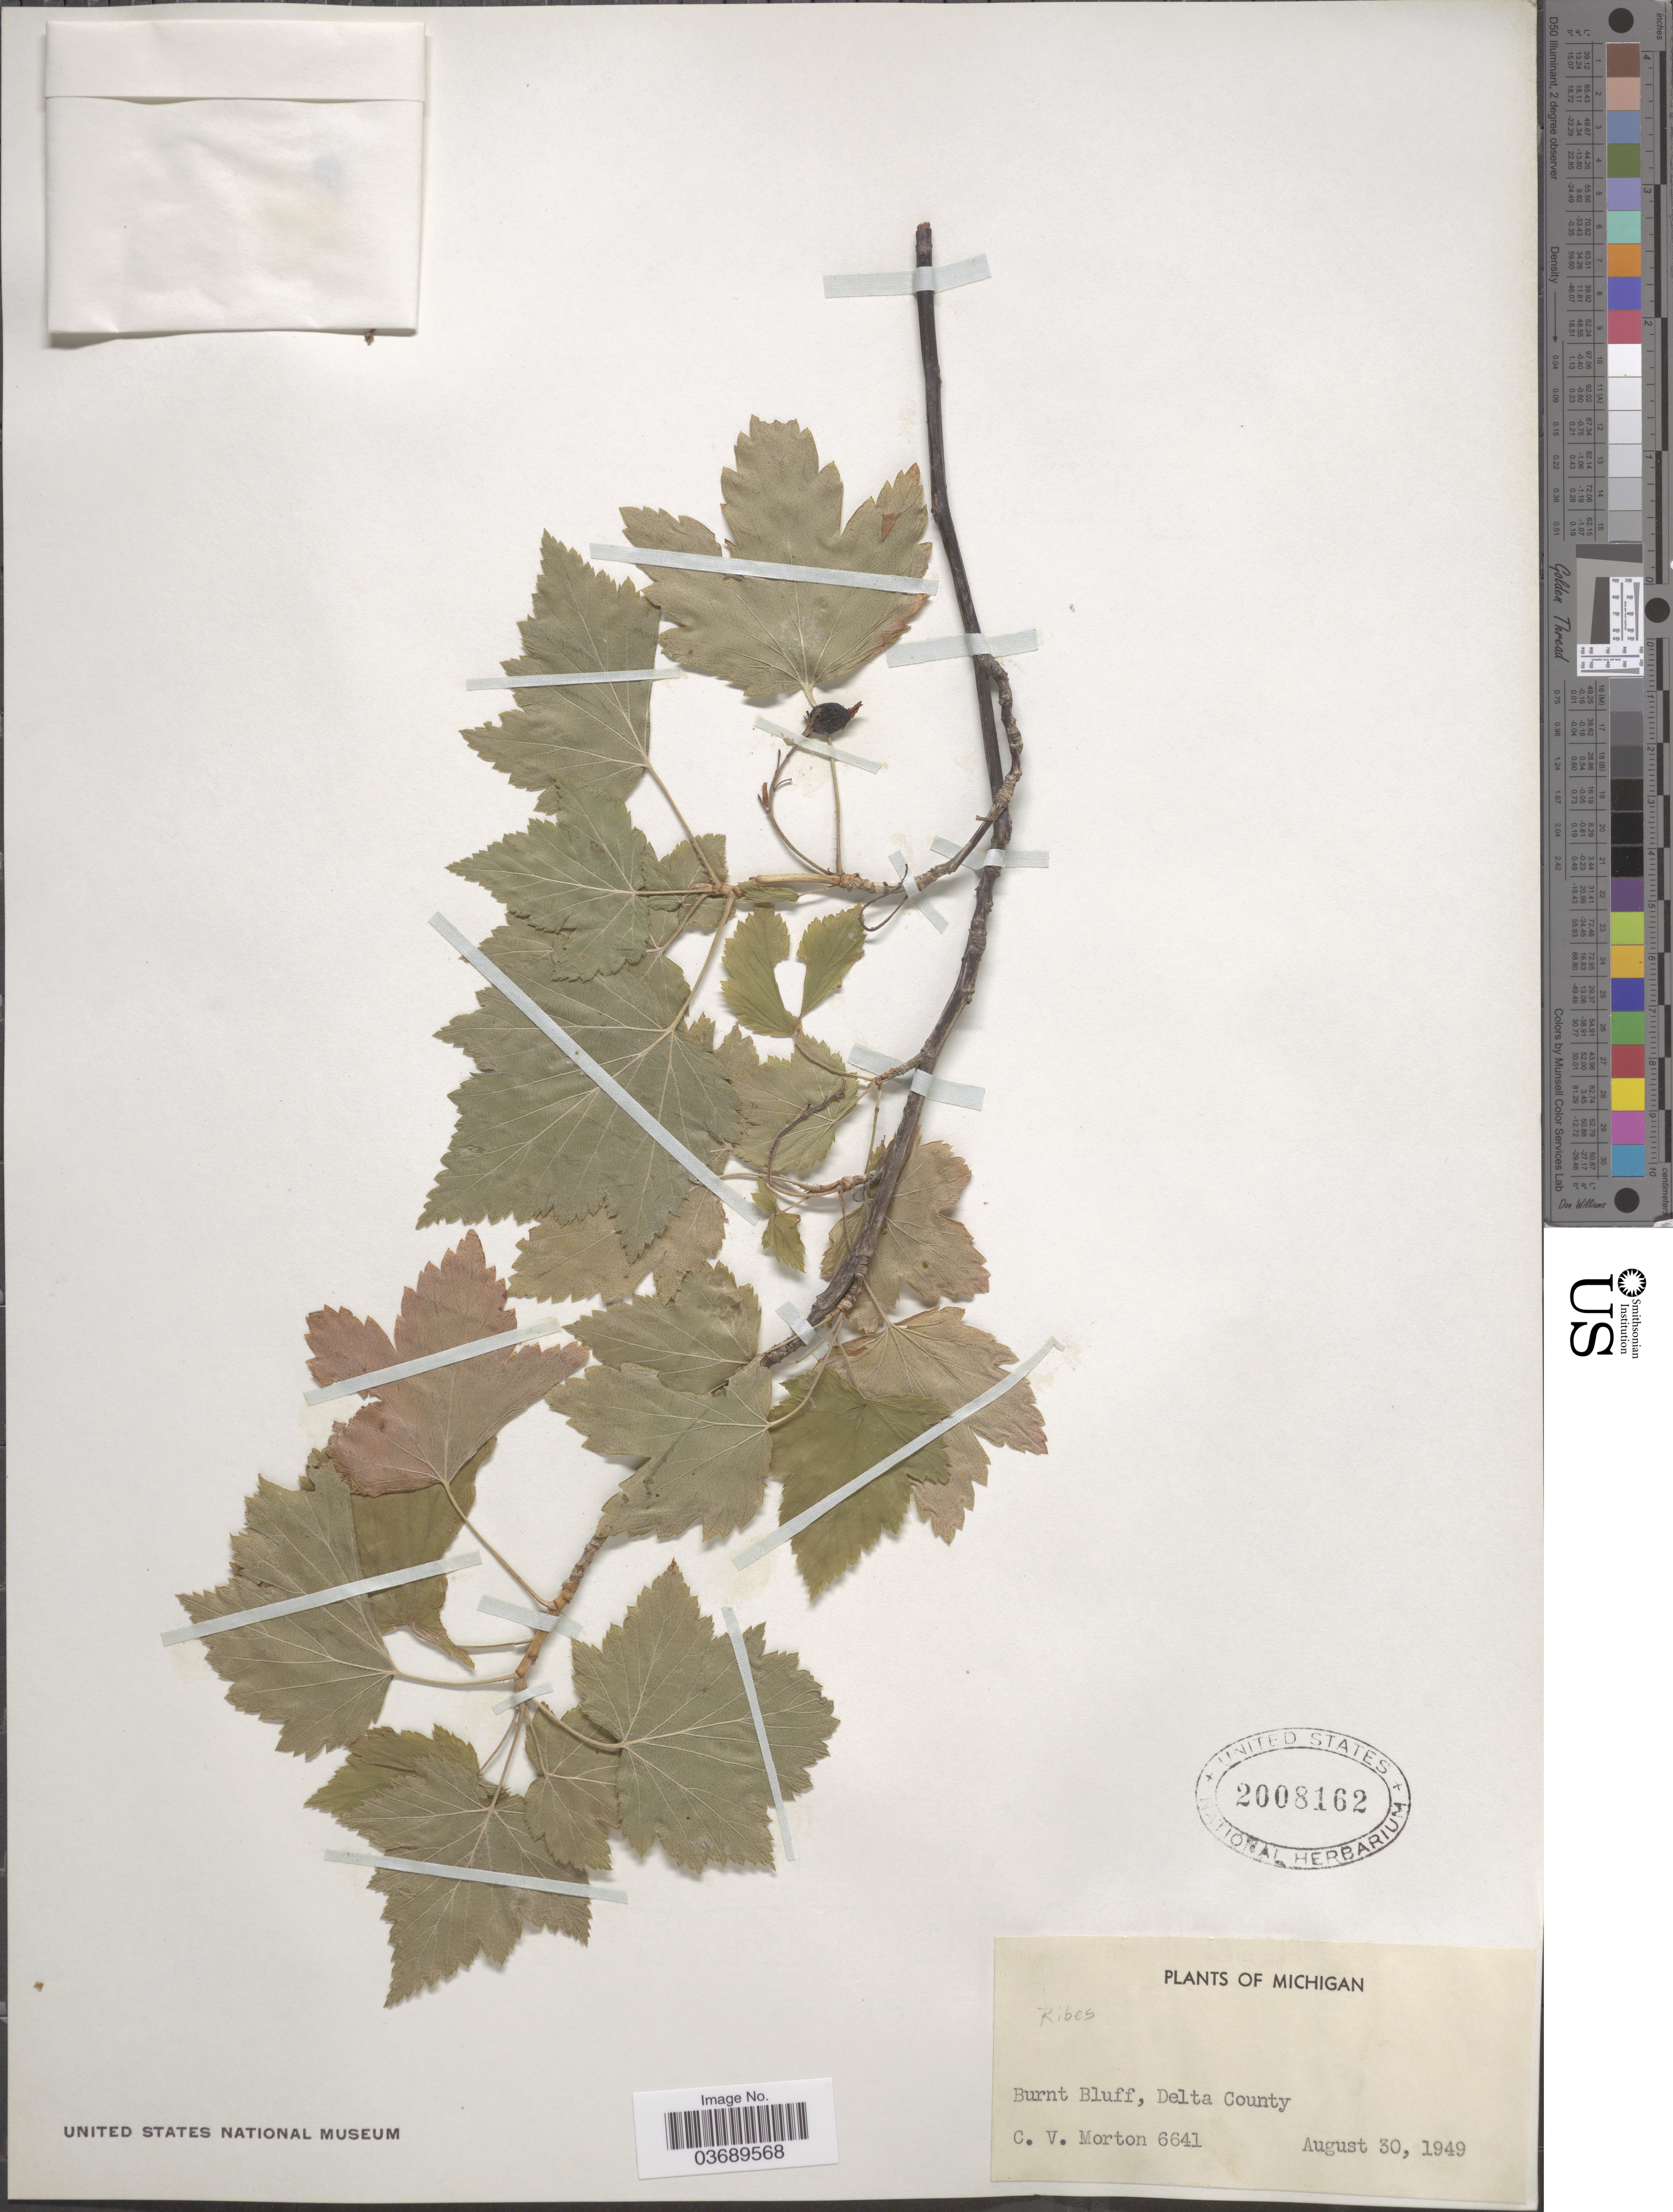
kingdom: Plantae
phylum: Tracheophyta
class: Magnoliopsida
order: Saxifragales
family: Grossulariaceae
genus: Ribes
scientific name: Ribes sp.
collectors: C. V. Morton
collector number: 6641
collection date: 1949-08-30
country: United States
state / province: Michigan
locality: Burnt Bluff, Delta County.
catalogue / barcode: US 2008162